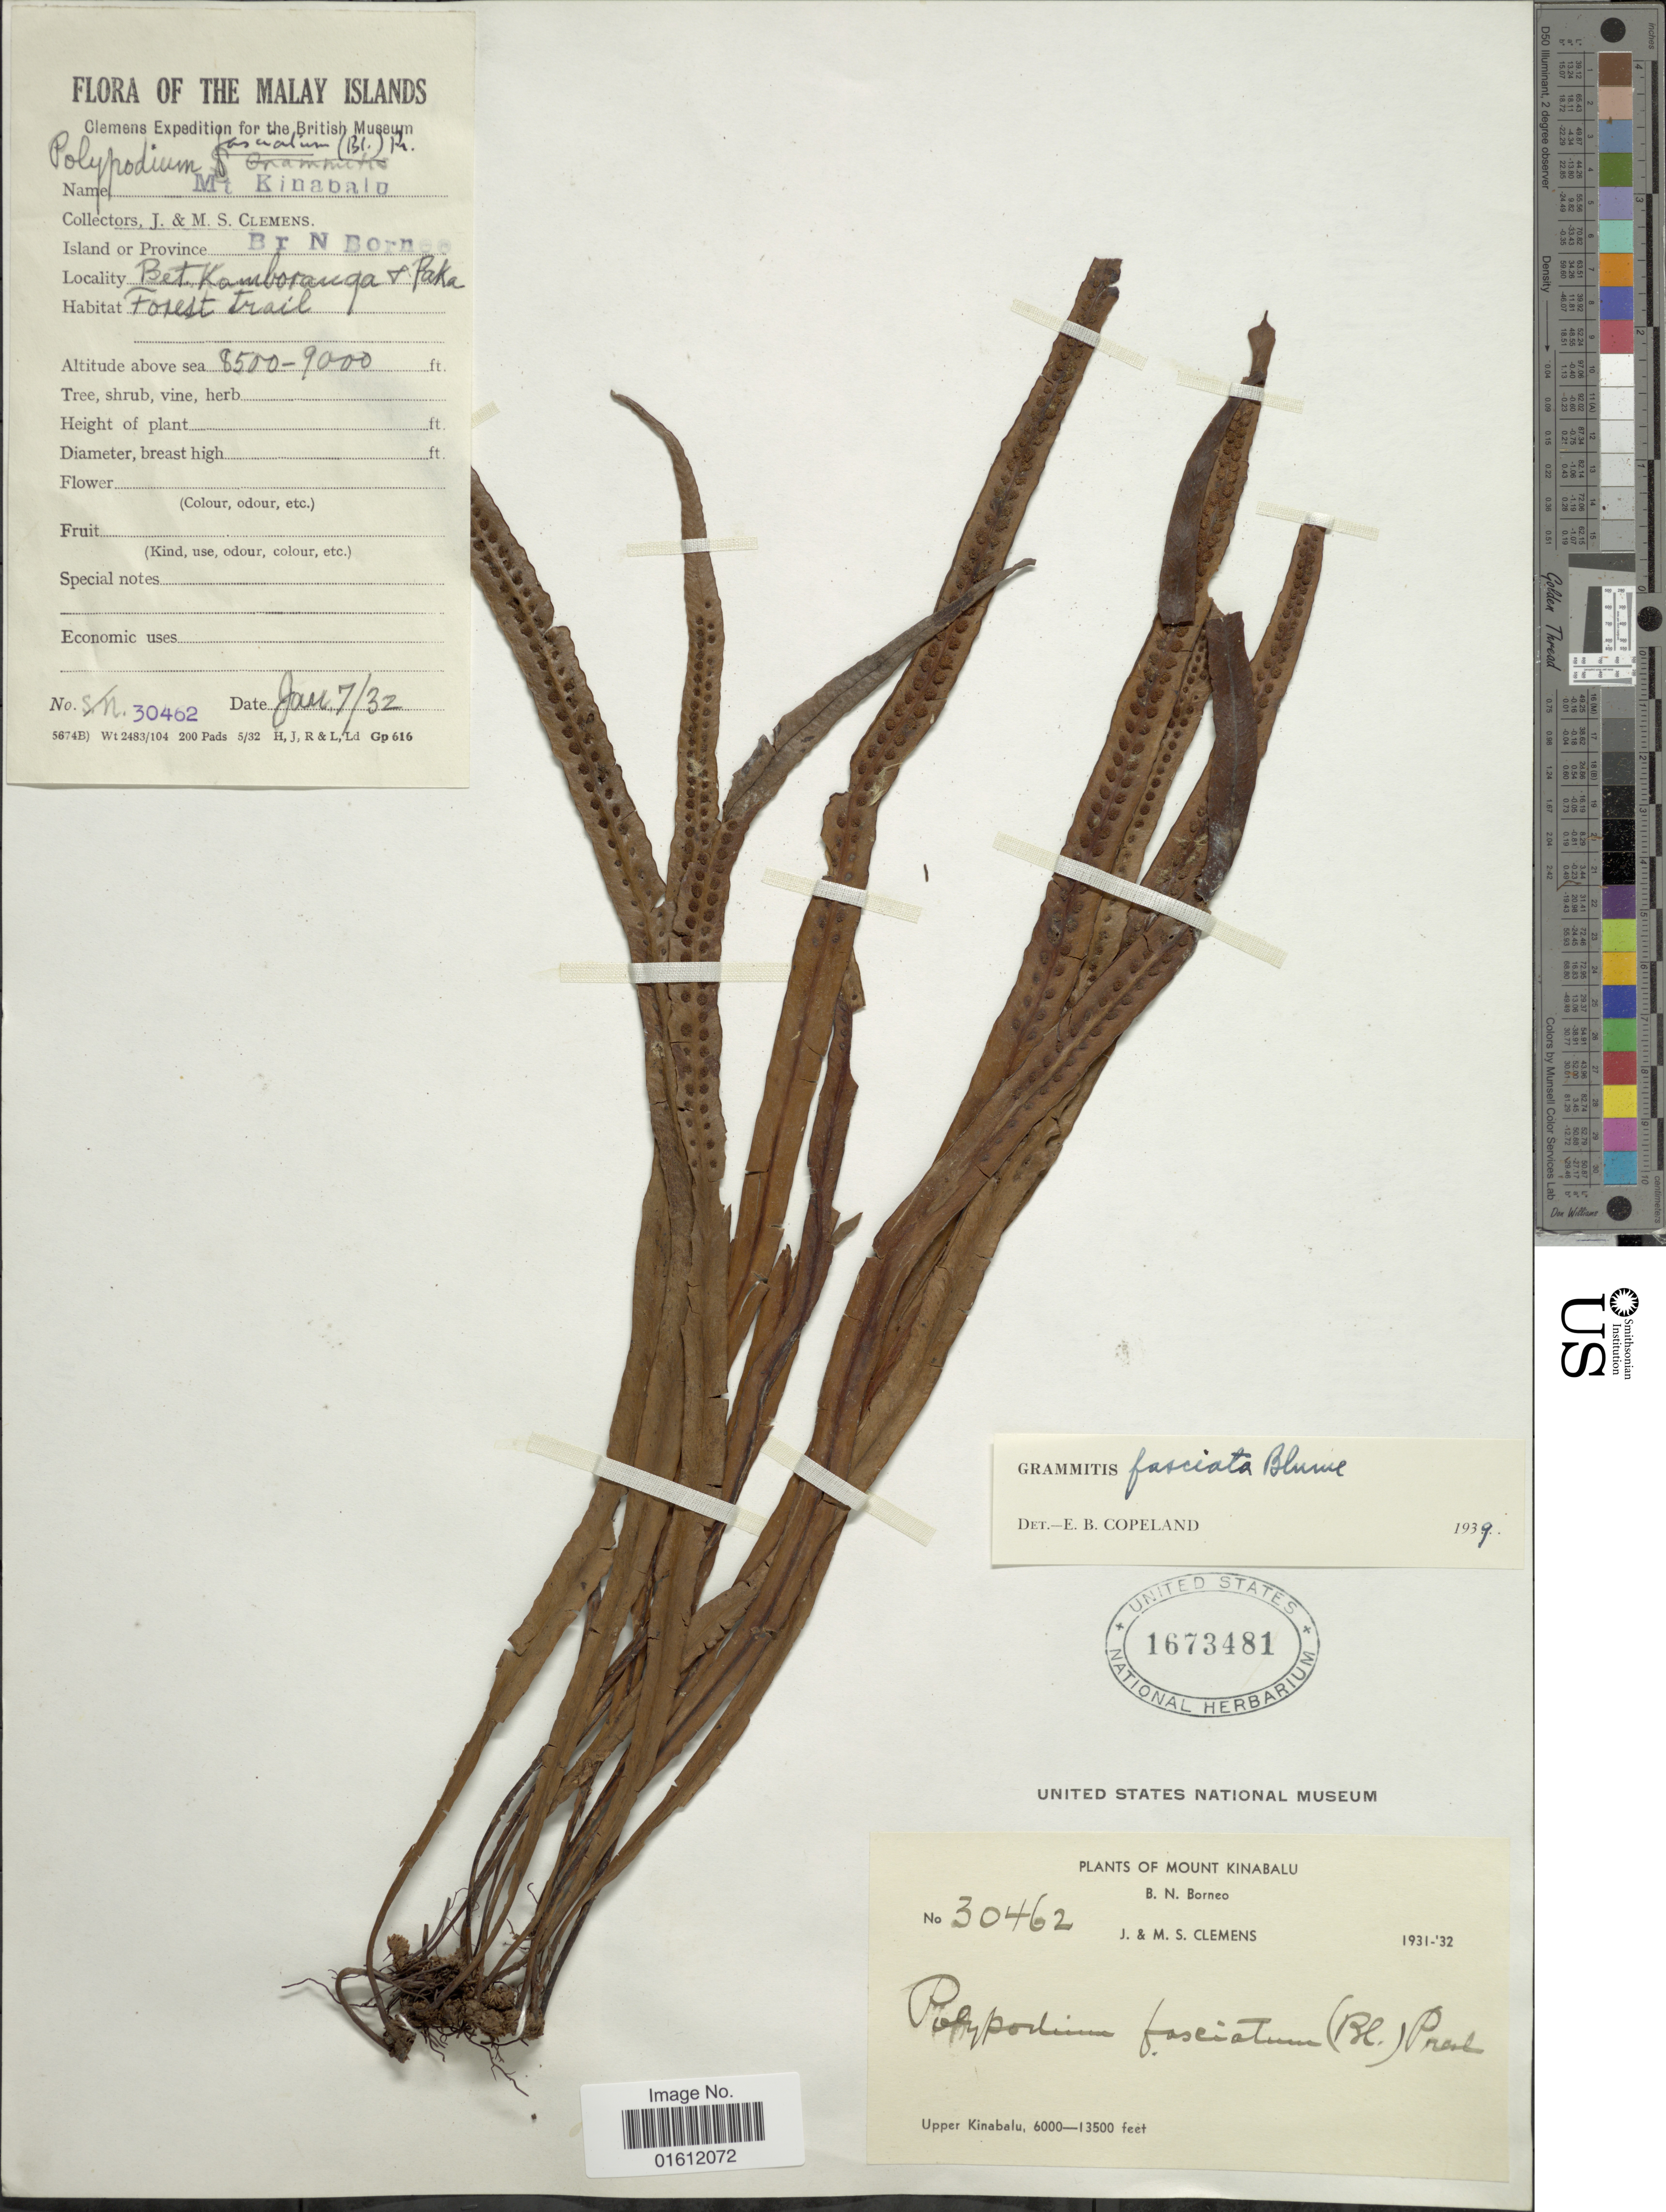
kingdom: Plantae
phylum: Tracheophyta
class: Polypodiopsida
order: Polypodiales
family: Polypodiaceae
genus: Oreogrammitis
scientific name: Oreogrammitis fasciata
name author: (Blume) Parris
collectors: J. Clemens & M. S. Clemens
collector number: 30462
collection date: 1932-01-07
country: Malaysia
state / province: Sabah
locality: Mount Kinabalu, B.N.Borneo, Upper Kinabalu, The Malay Islands, Net Kambotanga + Paka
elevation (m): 2591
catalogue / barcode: US 1673481